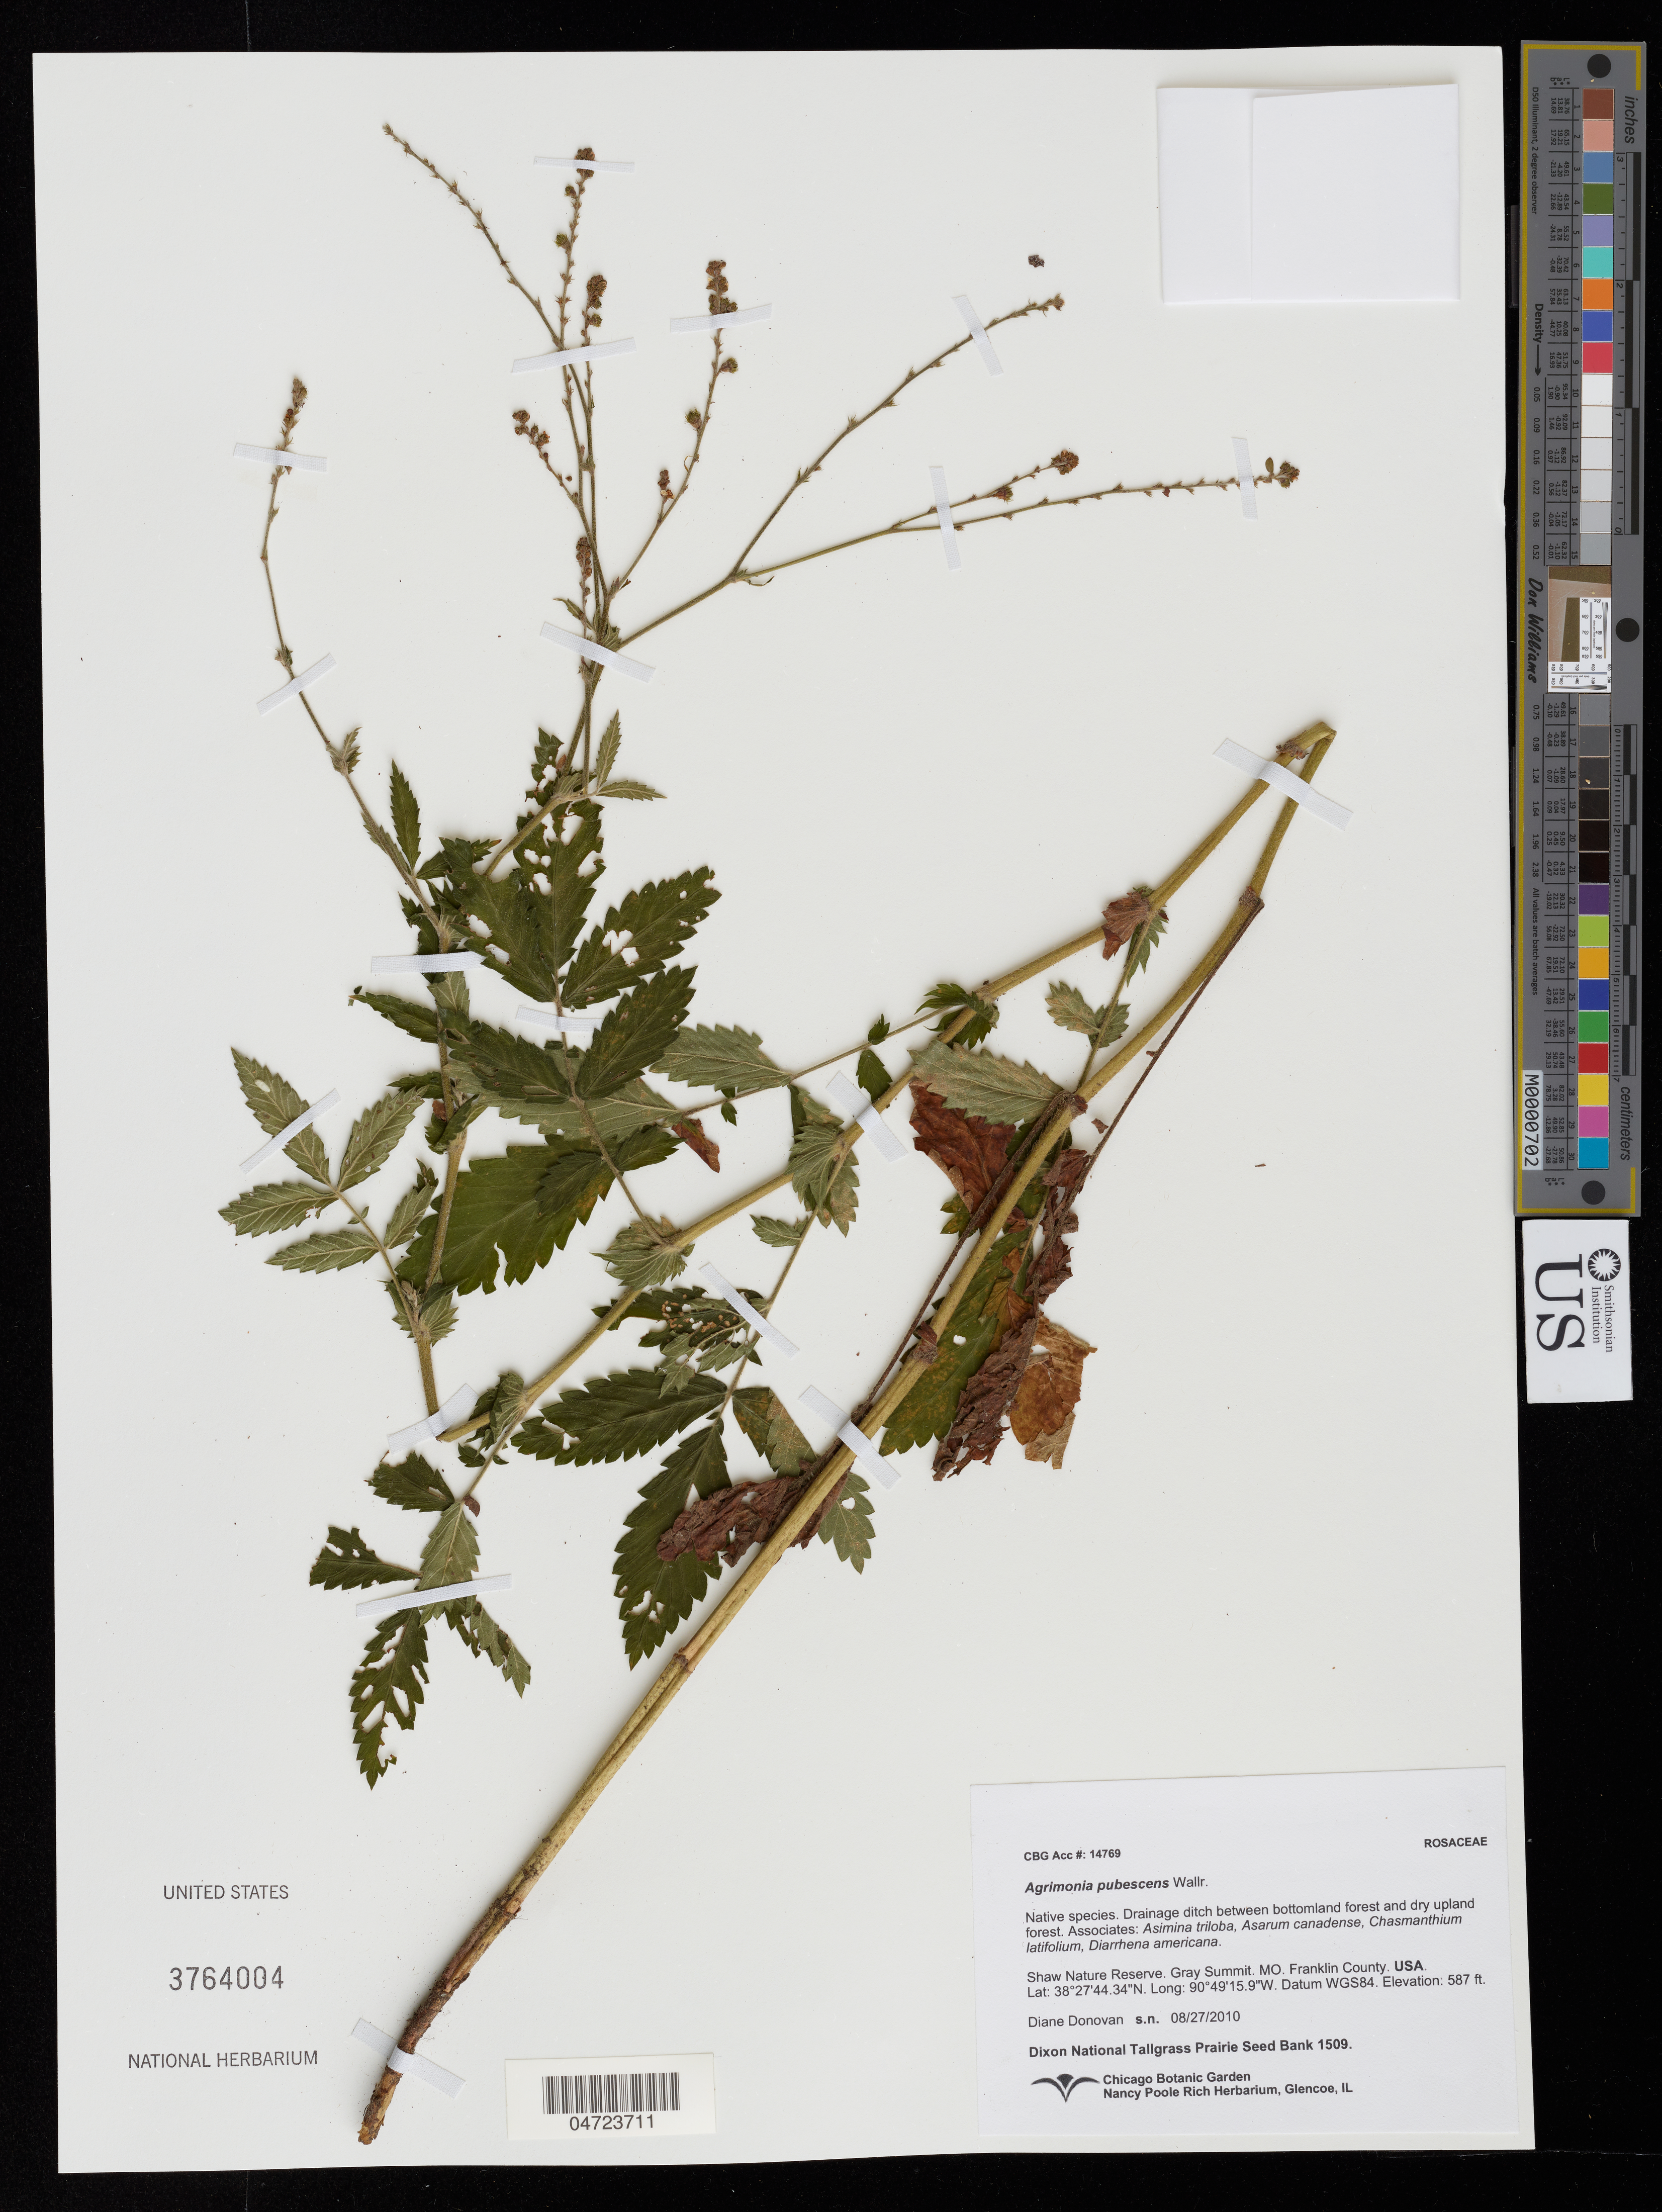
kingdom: Plantae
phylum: Tracheophyta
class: Magnoliopsida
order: Rosales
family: Rosaceae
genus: Agrimonia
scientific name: Agrimonia pubescens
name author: Wallr.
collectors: D. Donovan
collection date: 2010-08-27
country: United States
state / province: Missouri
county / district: Franklin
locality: Shaw Nature Reserve. Gray Summit. Franklin County.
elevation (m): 179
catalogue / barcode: US 3764004